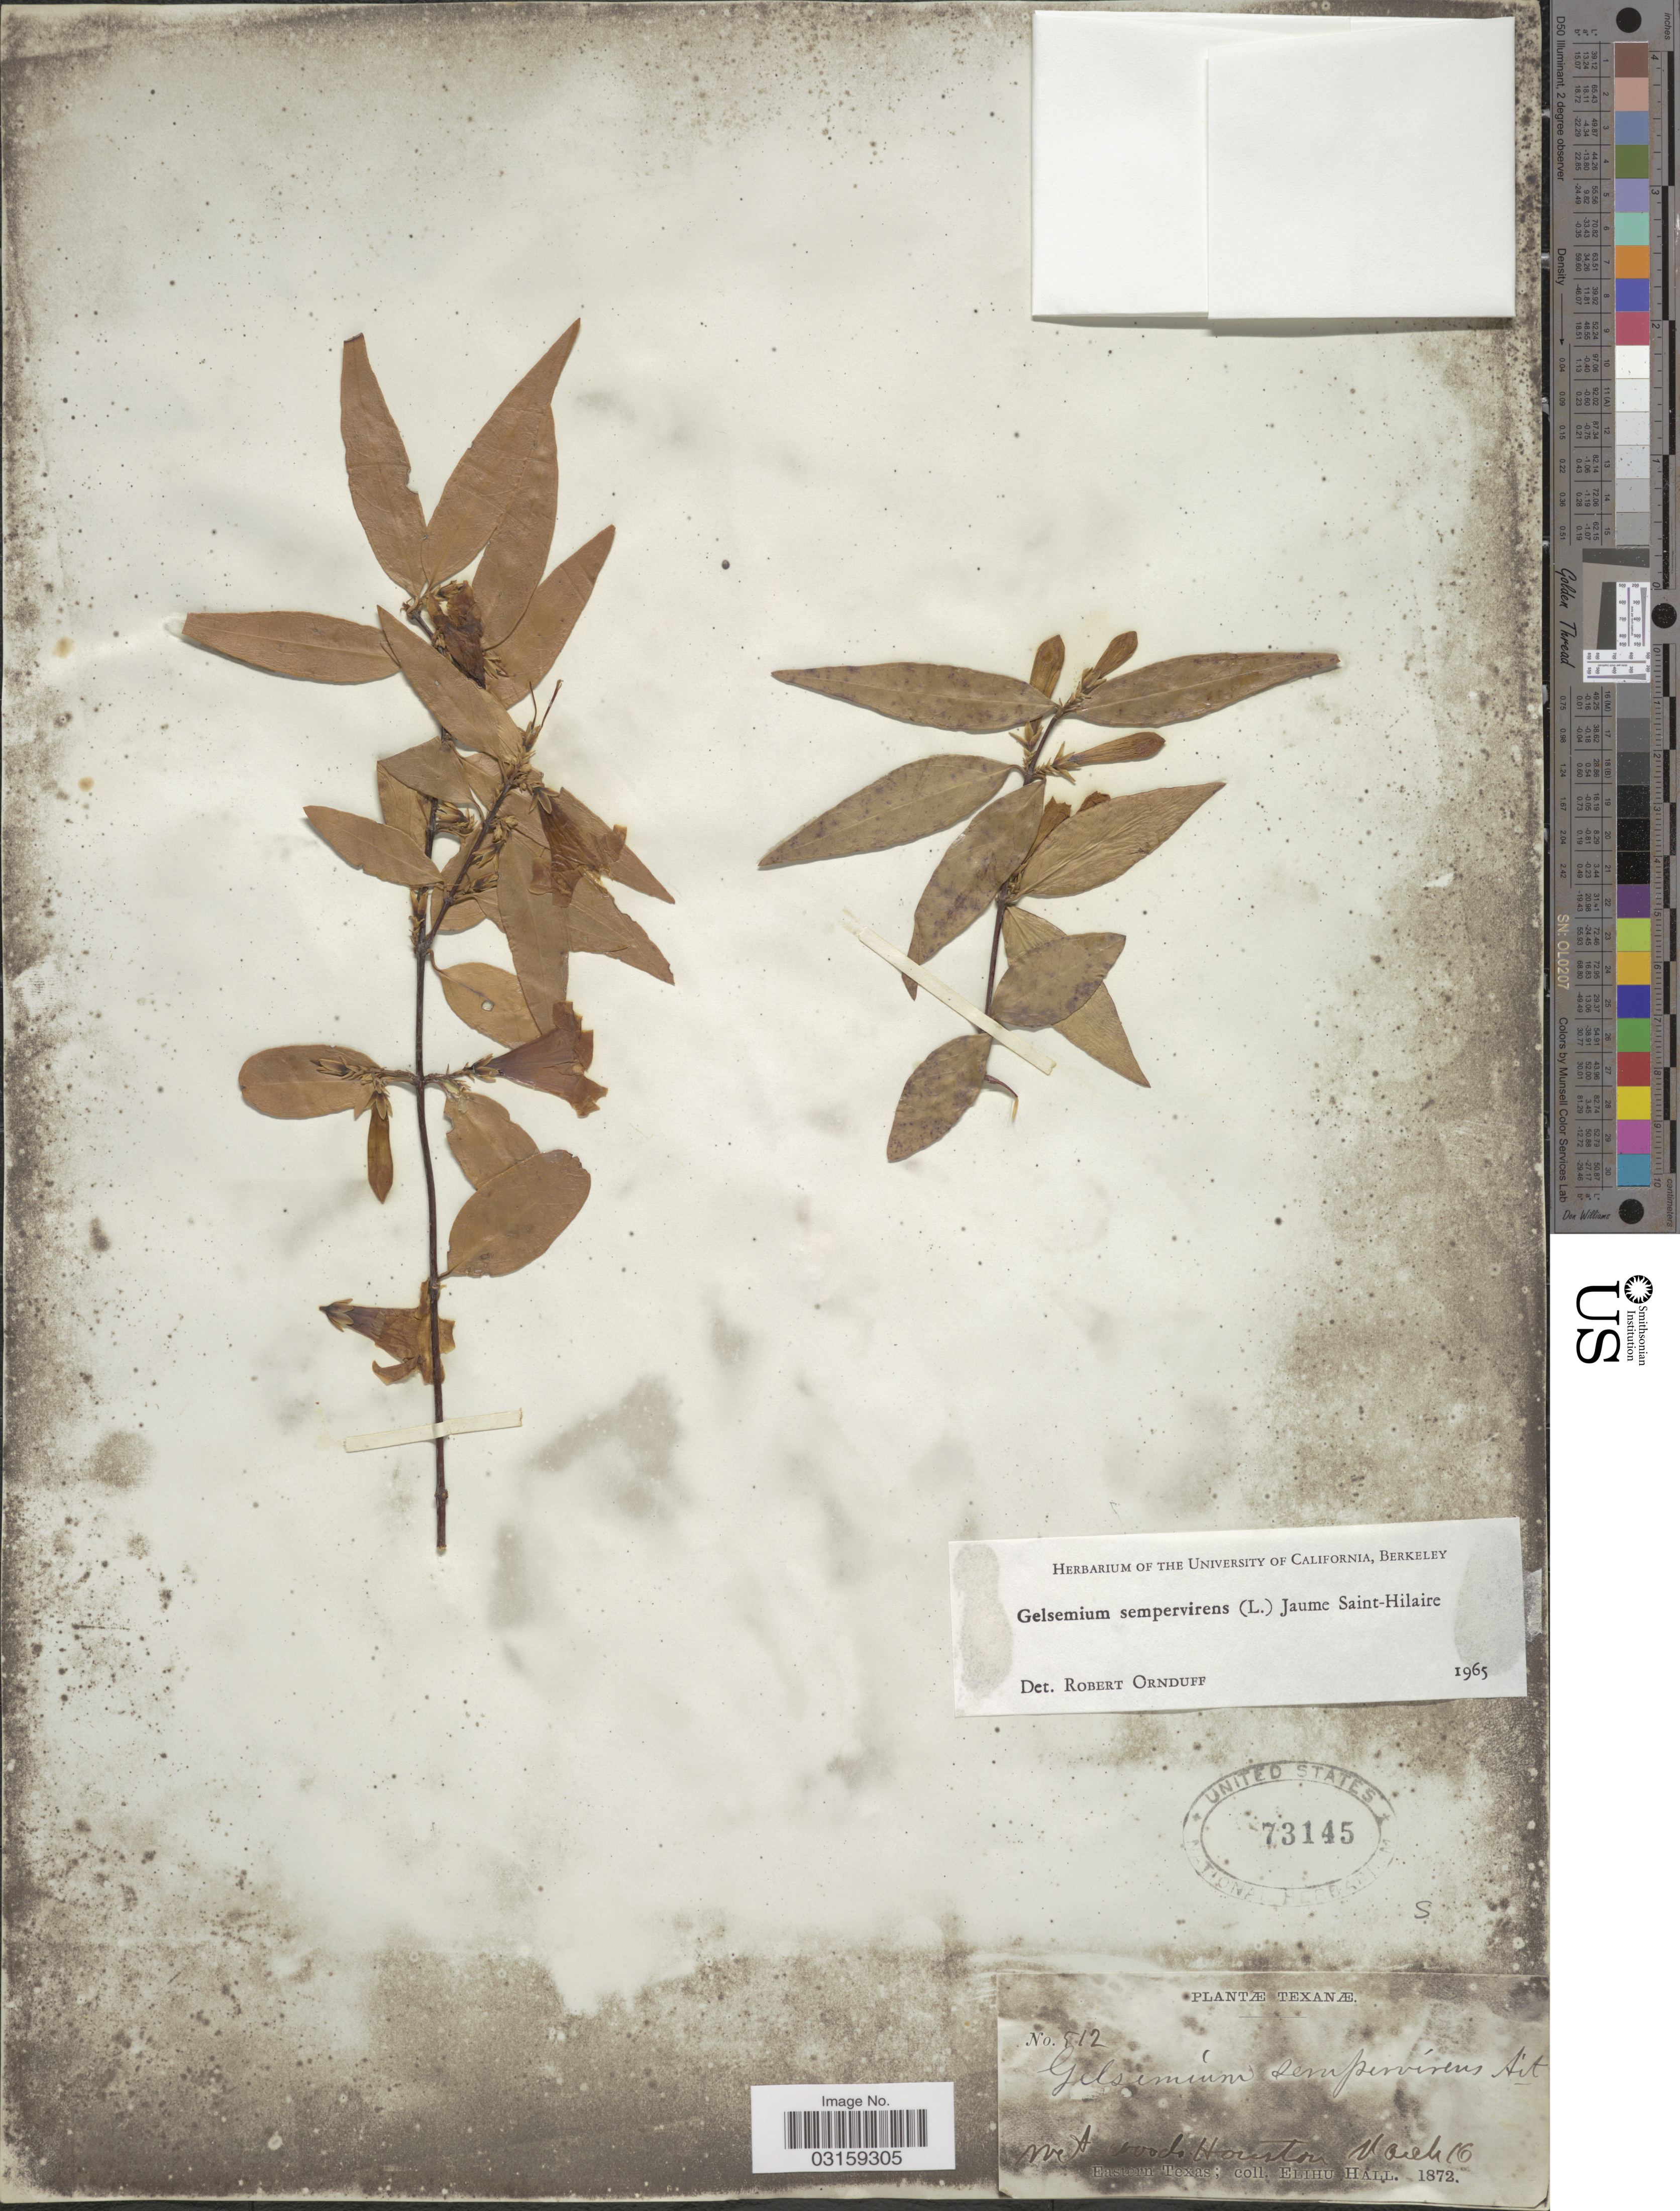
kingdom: Plantae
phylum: Tracheophyta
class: Magnoliopsida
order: Gentianales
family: Gelsemiaceae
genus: Gelsemium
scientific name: Gelsemium sempervirens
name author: (L.) J. St.-Hil.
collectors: E. Hall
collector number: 512*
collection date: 1872-03-16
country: United States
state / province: Texas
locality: Houston. Eastern Texas.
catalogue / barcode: US 73145